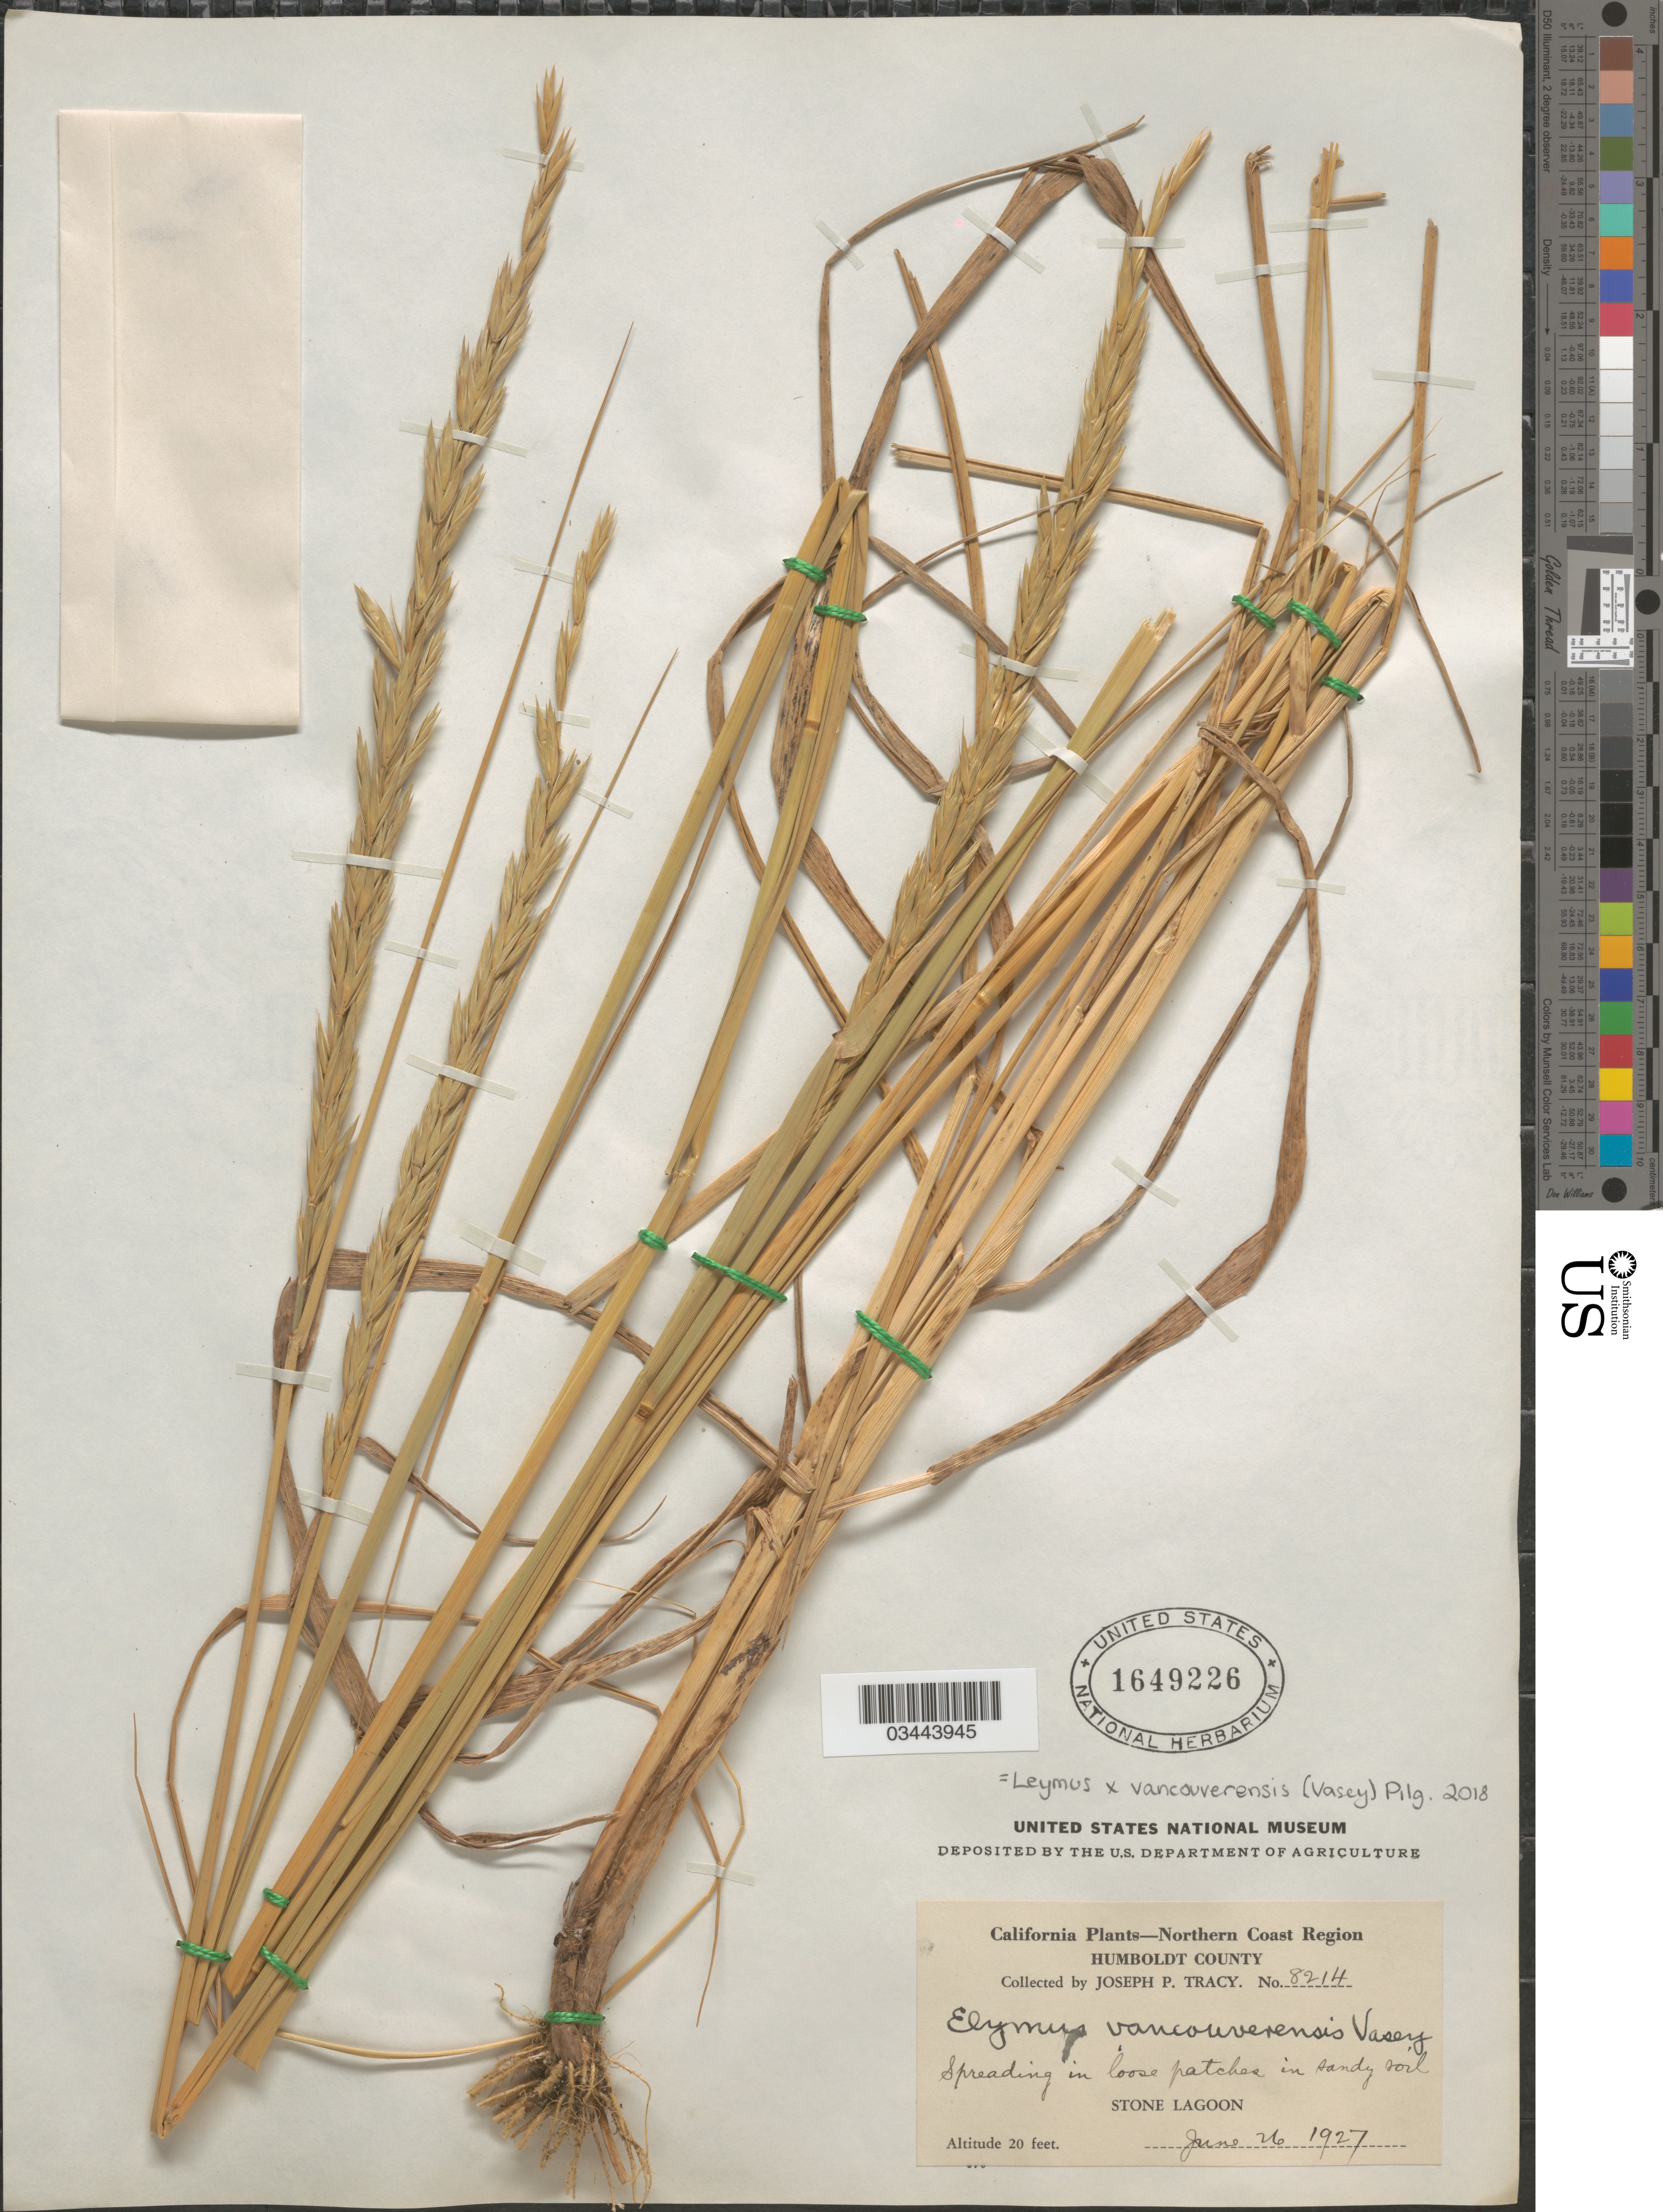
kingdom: Plantae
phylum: Tracheophyta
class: Liliopsida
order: Poales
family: Poaceae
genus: Leymus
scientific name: Leymus x vancouverensis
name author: (Vasey) Pilg.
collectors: J. Tracy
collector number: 8214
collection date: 1927-06-26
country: United States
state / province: California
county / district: Humboldt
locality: Northern Coast Region. Humboldt County. Spreading in loose patches in sandy soil. Stone Lagoon.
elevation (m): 6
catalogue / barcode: US 1649226